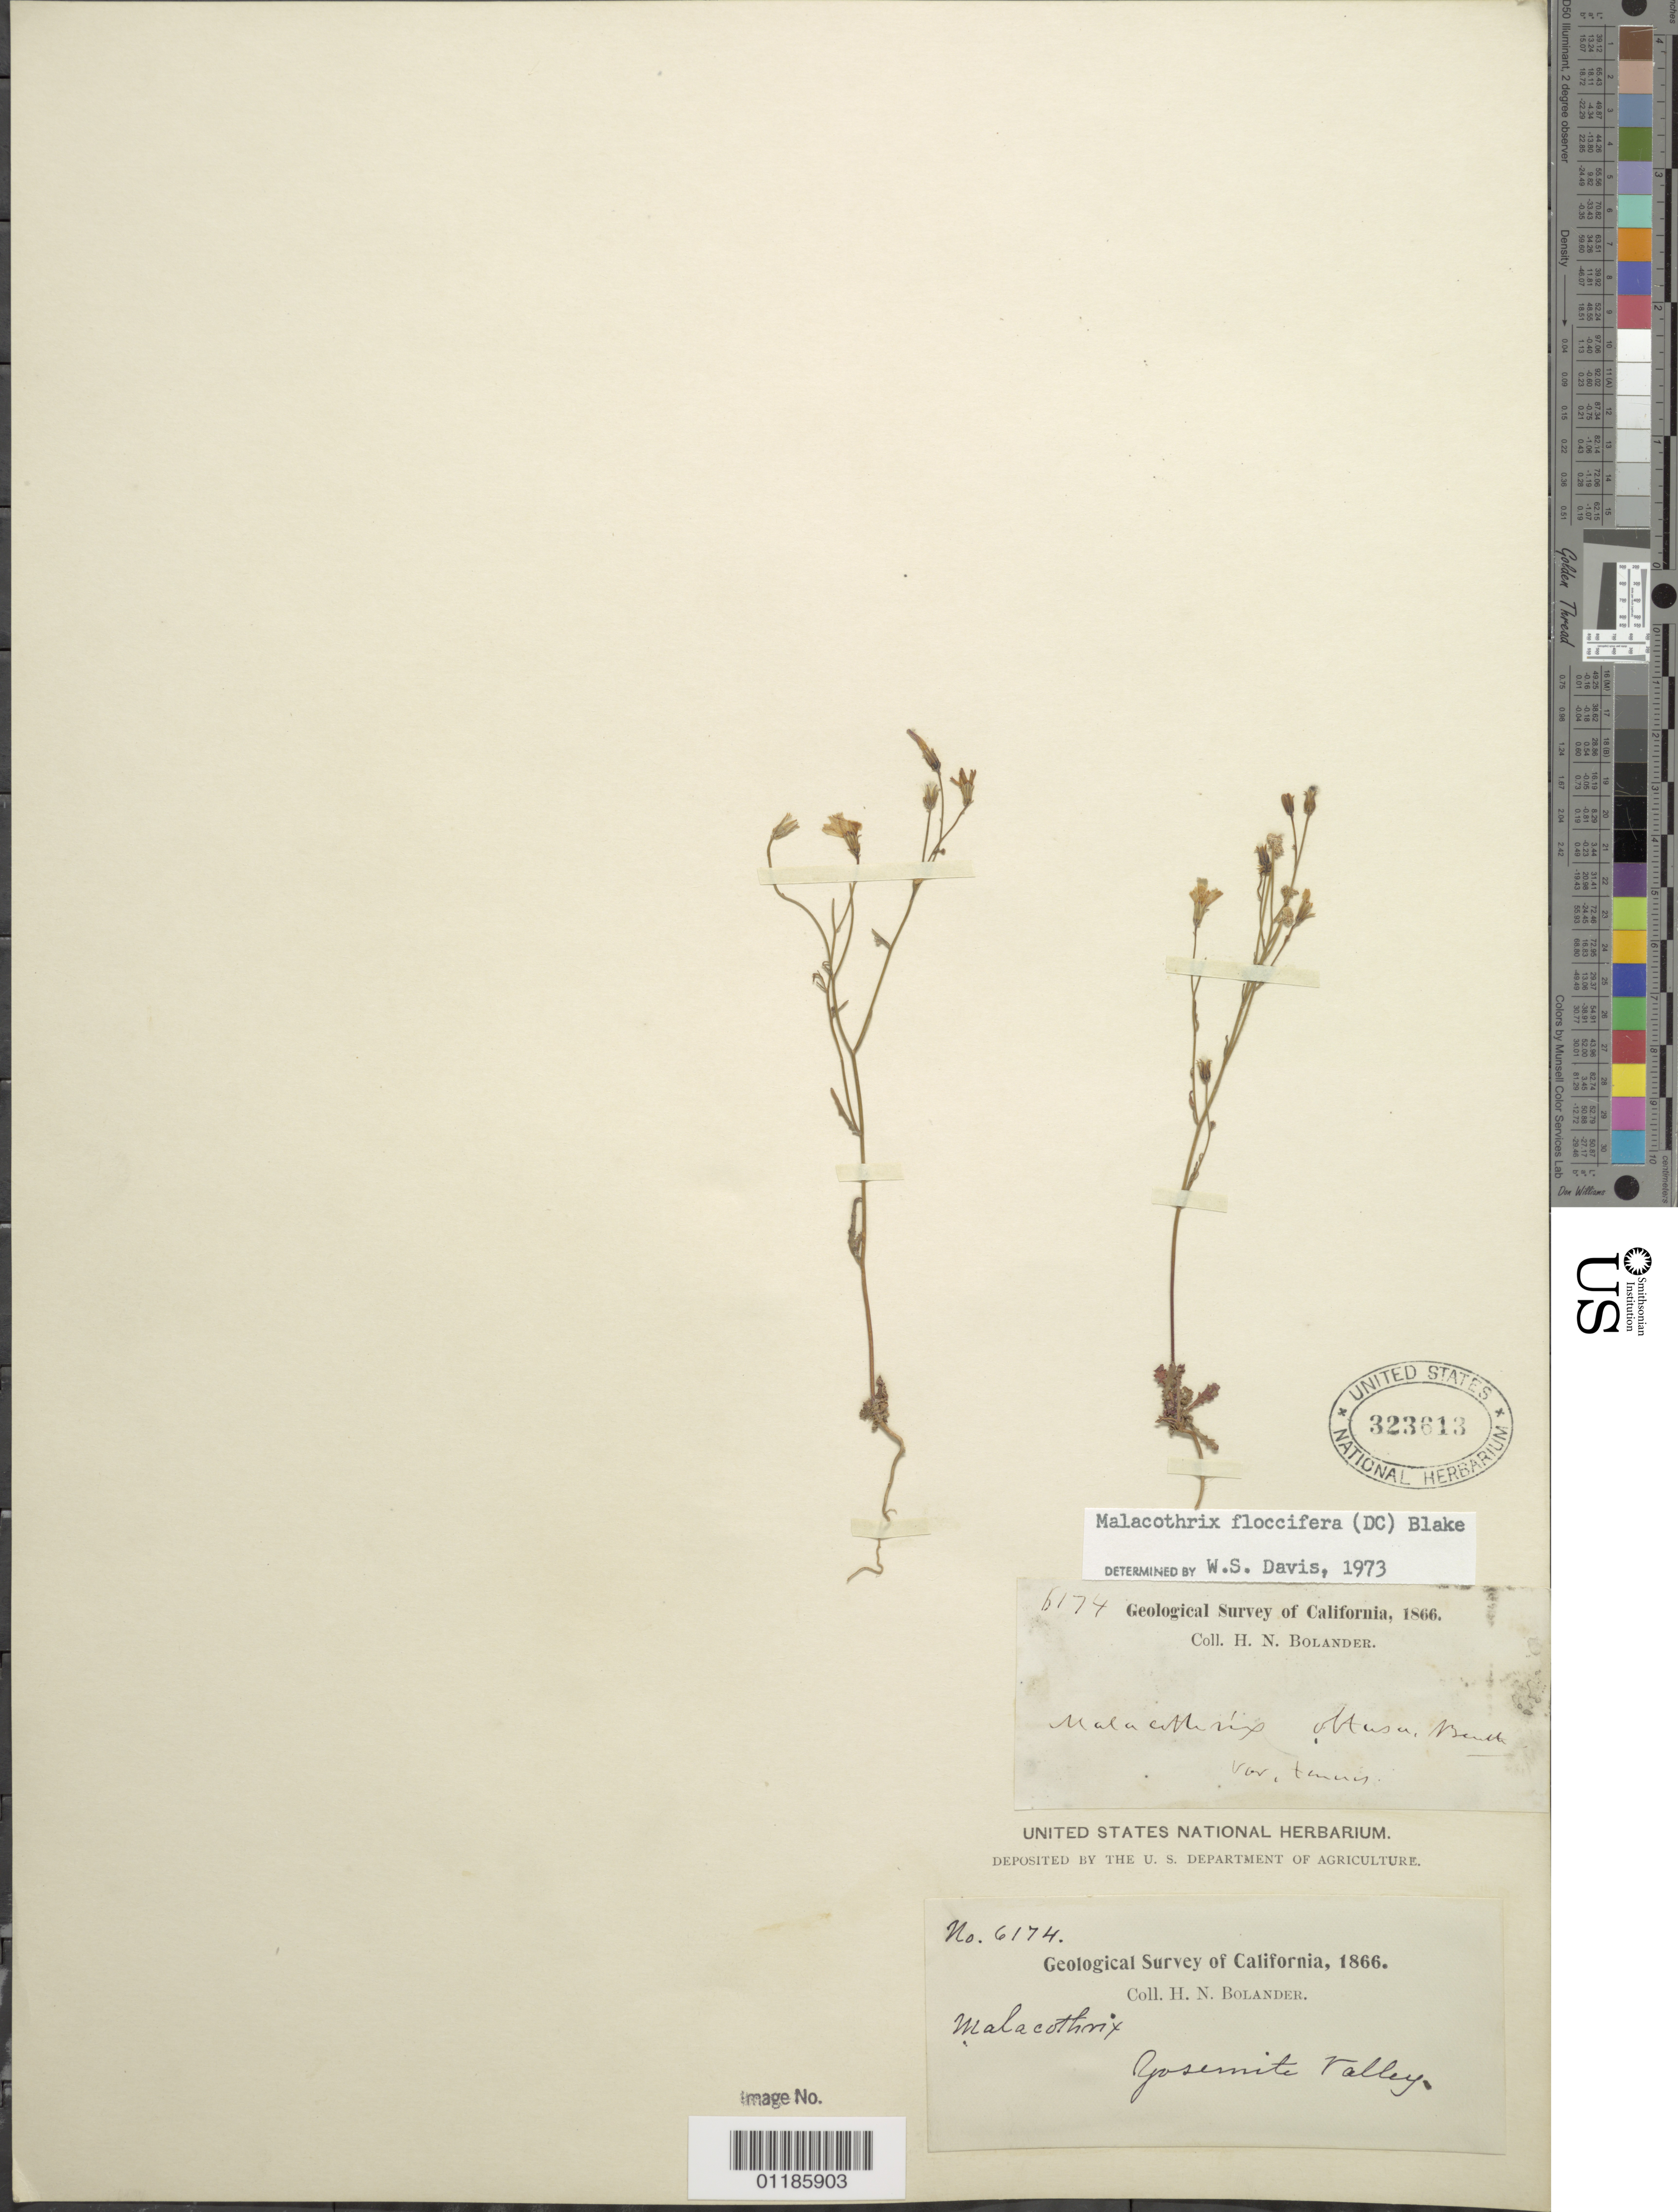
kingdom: Plantae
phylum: Tracheophyta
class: Magnoliopsida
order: Asterales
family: Asteraceae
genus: Malacothrix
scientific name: Malacothrix floccifera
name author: (DC.) S.F. Blake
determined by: Davis, W. S.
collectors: H. Bolander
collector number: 6174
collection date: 1866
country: United States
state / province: California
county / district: Mariposa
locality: Yosemite Valley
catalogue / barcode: US 323613